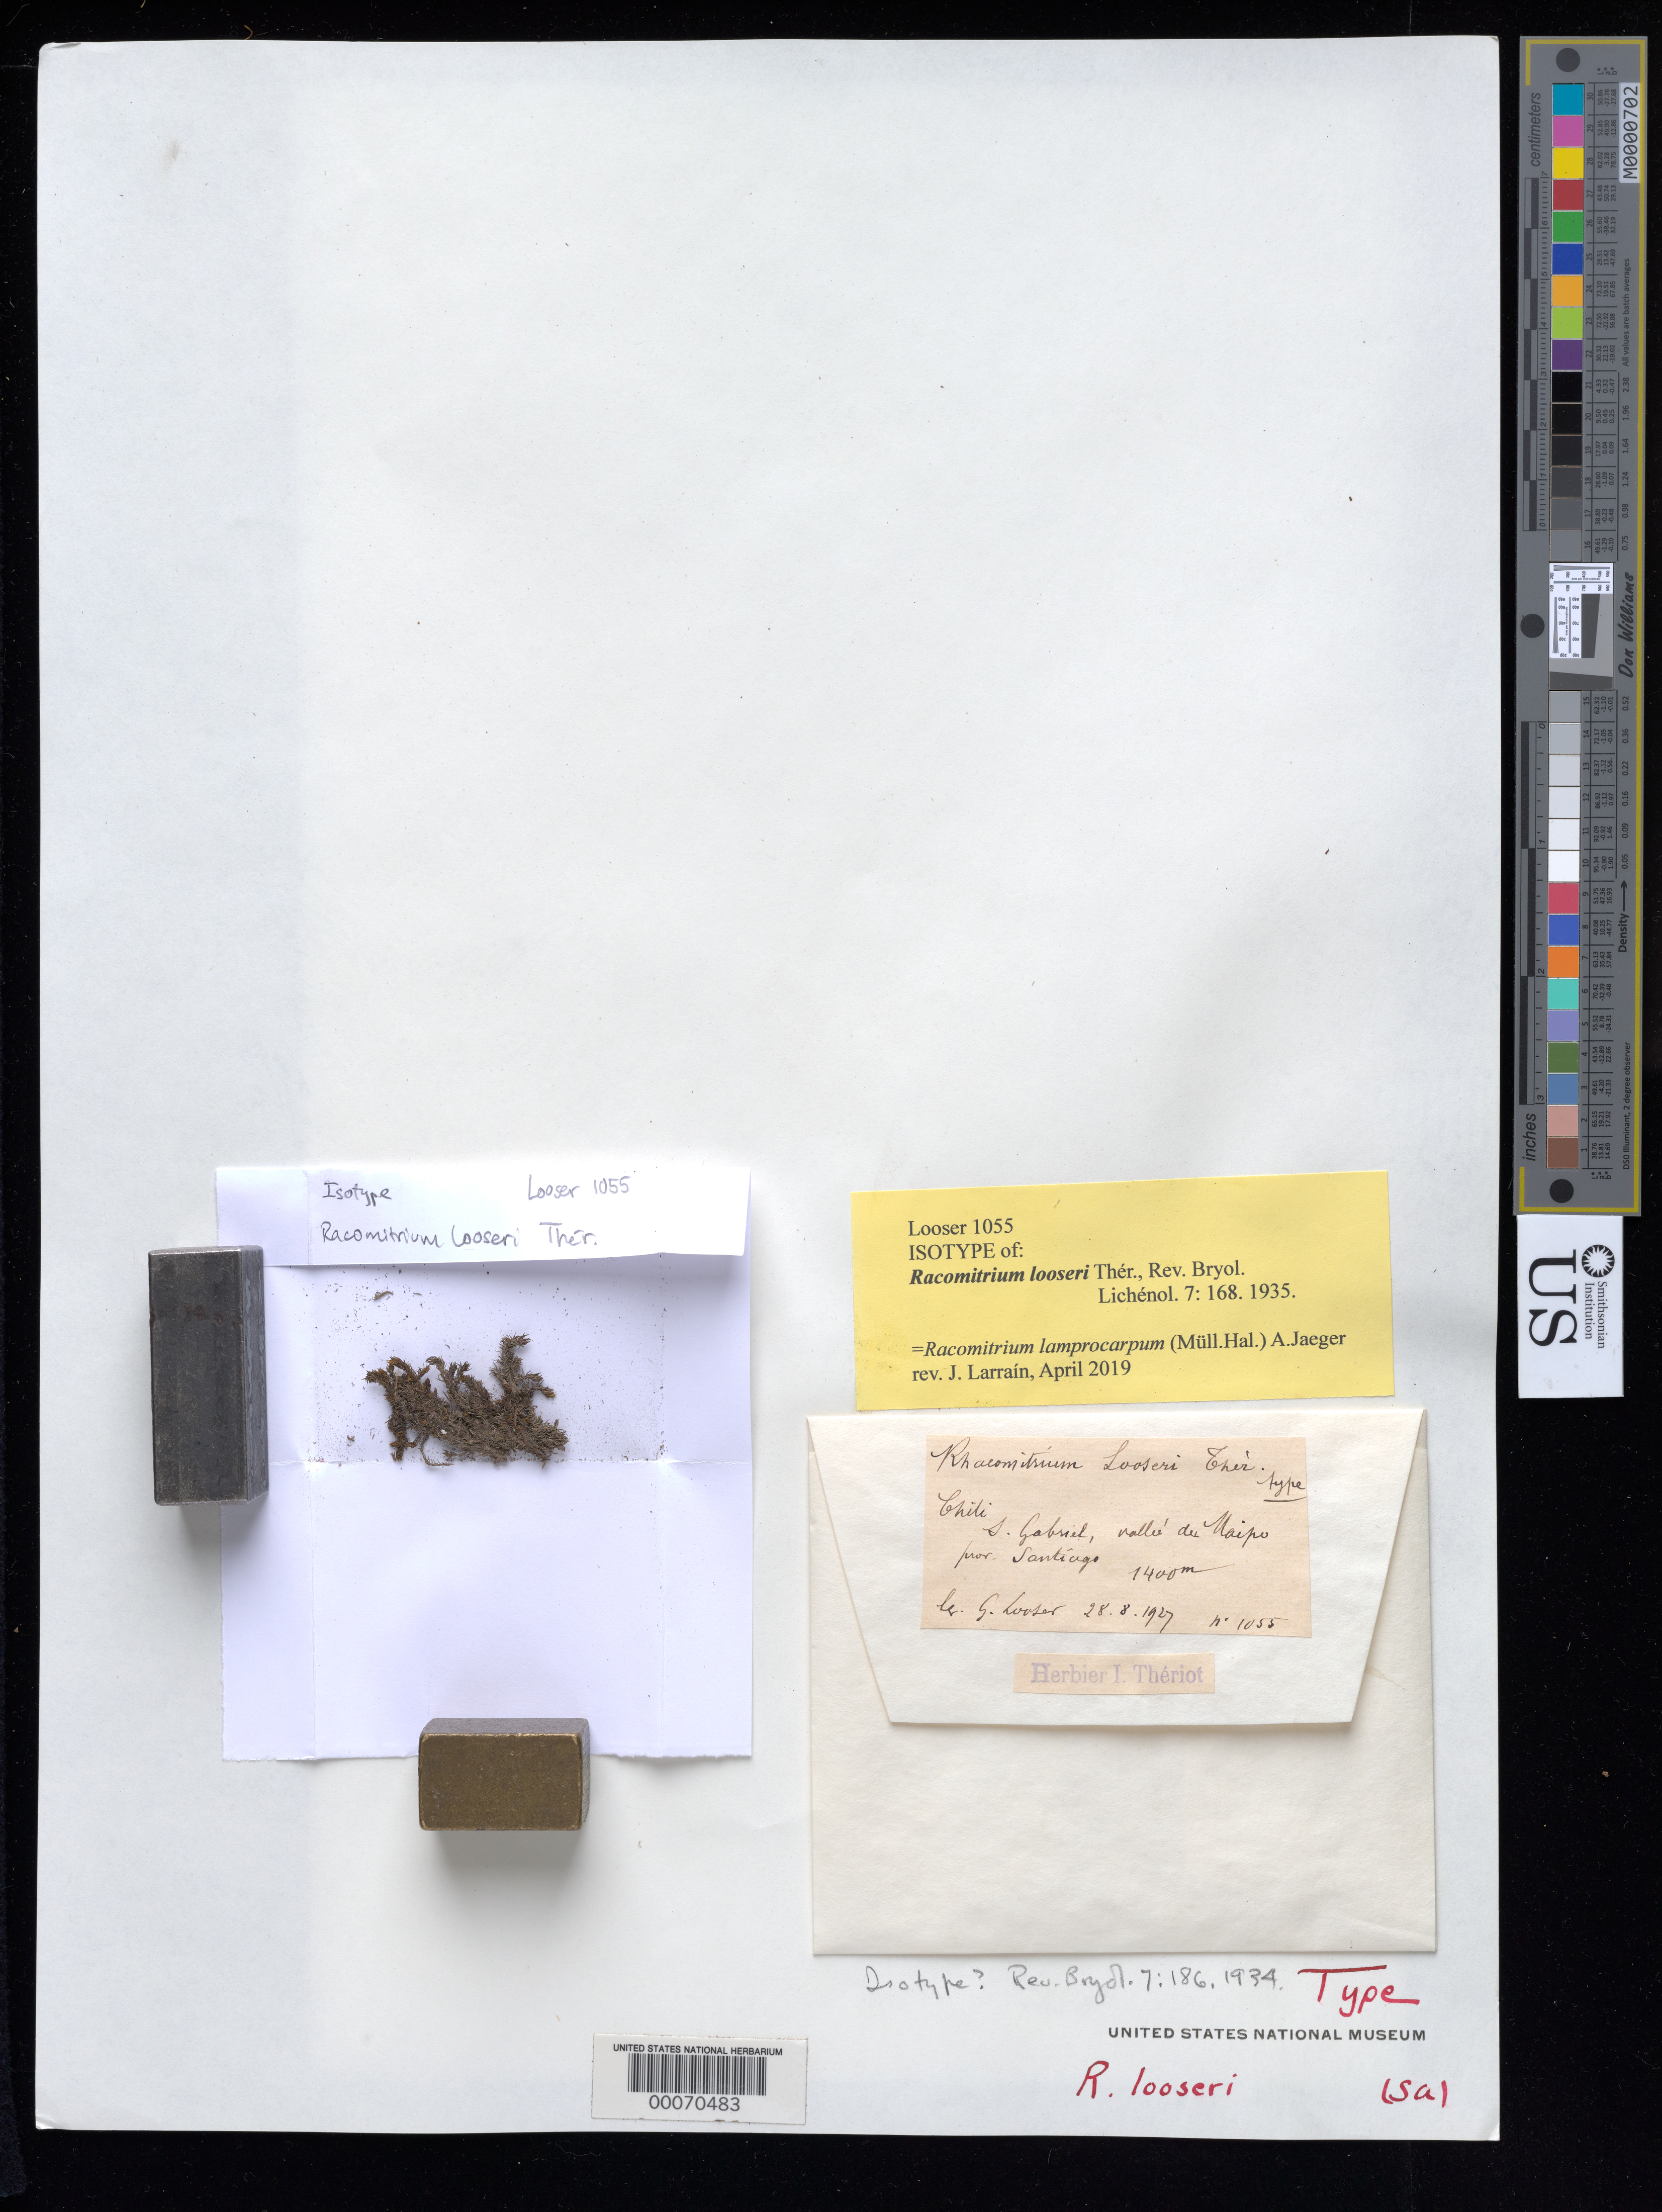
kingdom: Plantae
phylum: Bryophyta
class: Bryopsida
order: Grimmiales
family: Grimmiaceae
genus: Racomitrium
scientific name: Racomitrium looseri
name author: Thér.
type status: Isotype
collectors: G. Looser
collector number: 1055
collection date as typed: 28 Aug 1927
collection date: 1927-08-28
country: Chile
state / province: Región Metropolitana (RM)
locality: S. Gabriel, Valley de Maipo.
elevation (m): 1400